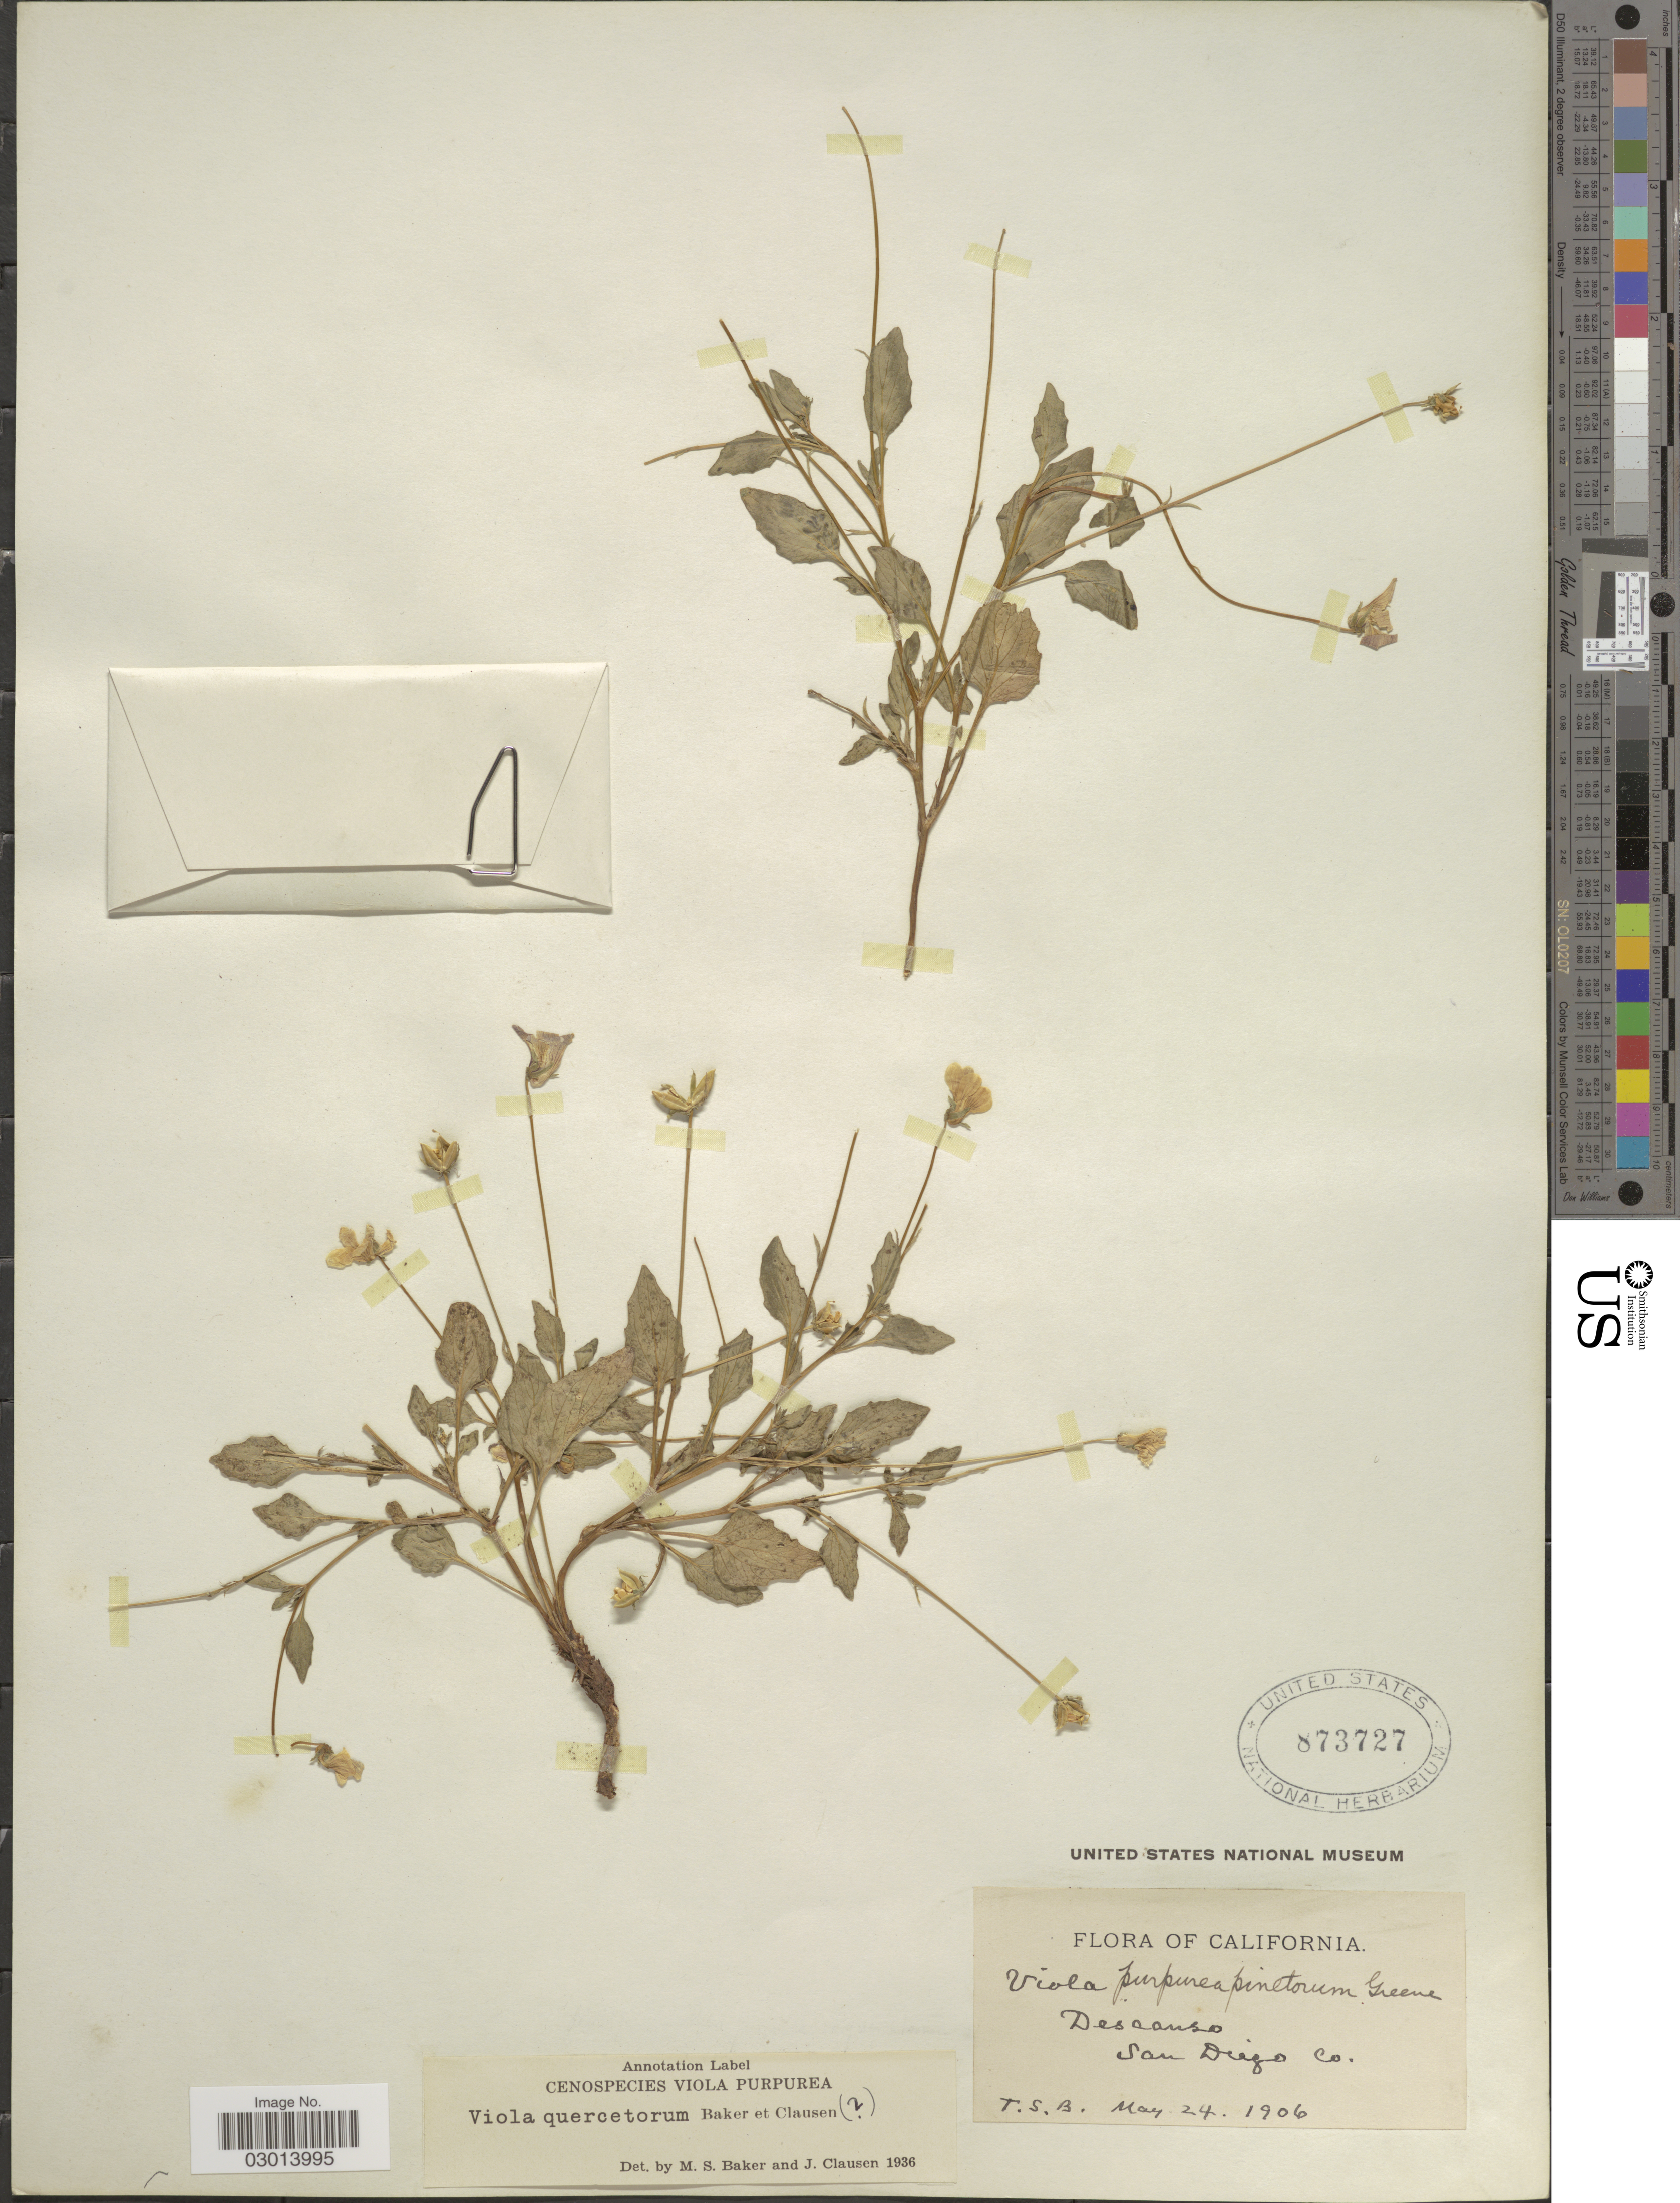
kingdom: Plantae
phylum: Tracheophyta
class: Magnoliopsida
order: Malpighiales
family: Violaceae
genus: Viola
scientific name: Viola quercetorum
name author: M.S. Baker & J.C. Clausen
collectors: T. S. B.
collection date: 1906-05-24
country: United States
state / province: California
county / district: San Diego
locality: Descanso, San Diego Co.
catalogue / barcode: US 873727